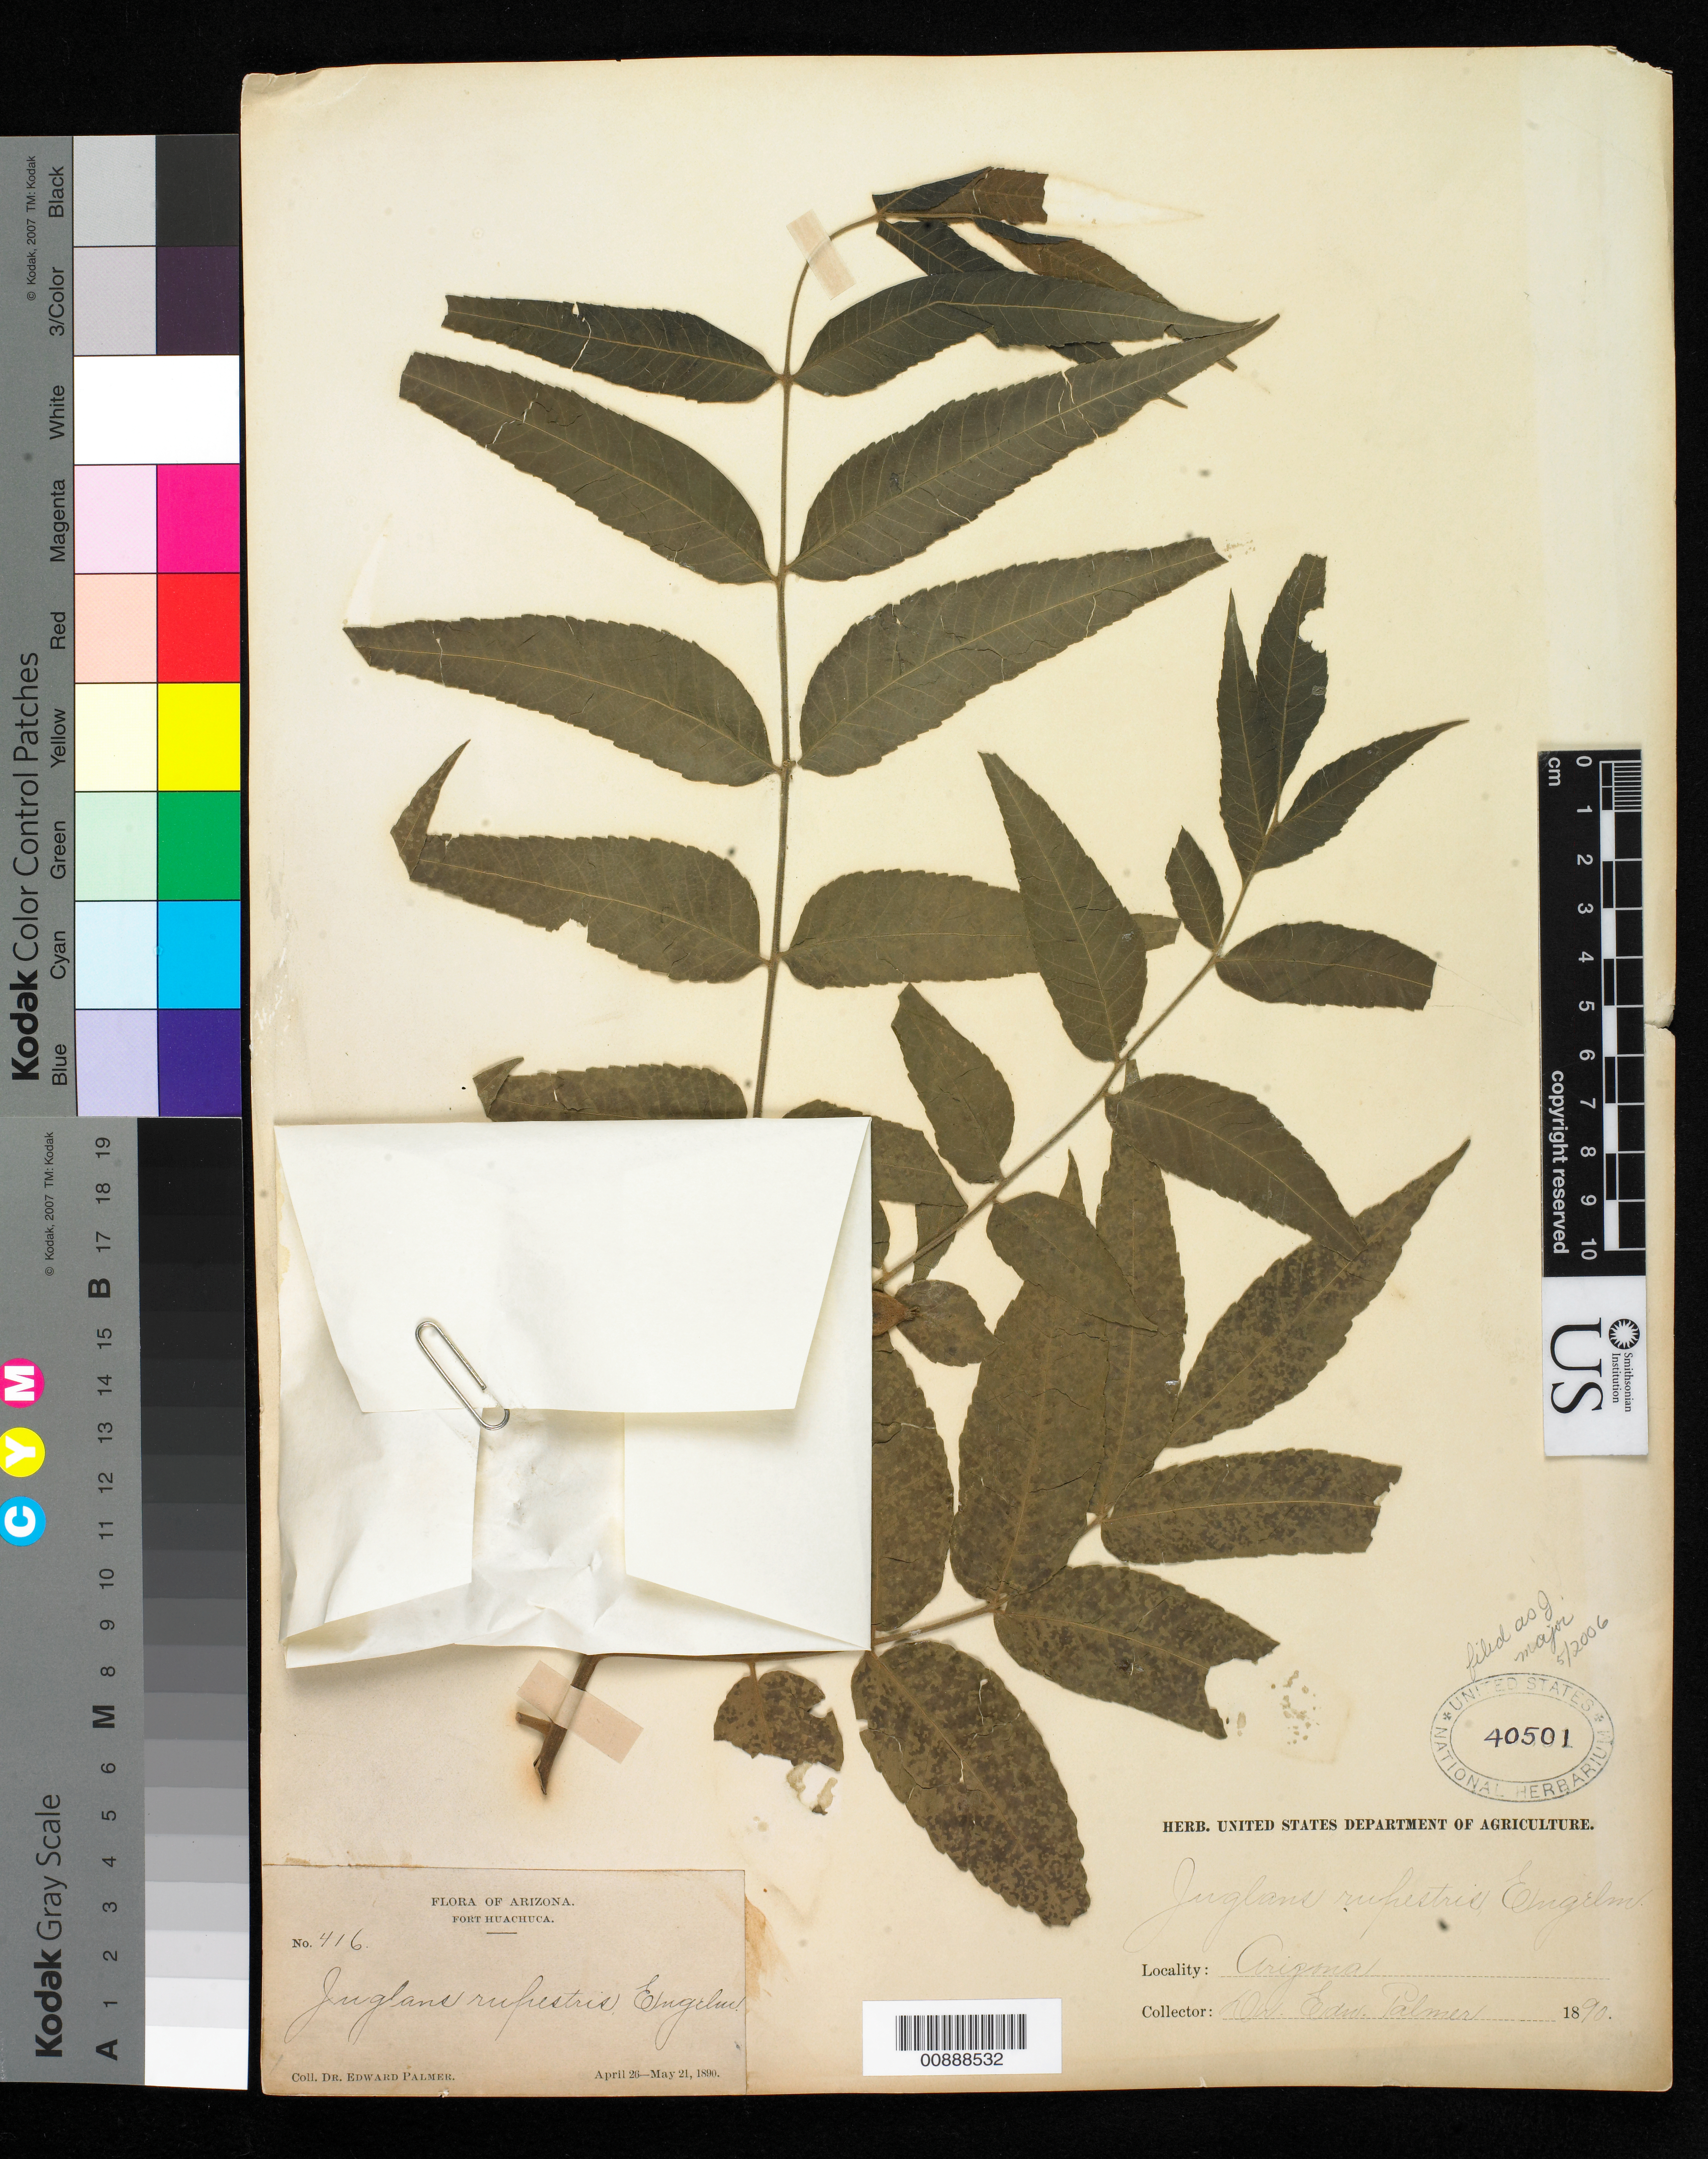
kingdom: Plantae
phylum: Tracheophyta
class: Magnoliopsida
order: Fagales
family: Juglandaceae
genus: Juglans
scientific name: Juglans major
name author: (Torr.) A. Heller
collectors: E. Palmer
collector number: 416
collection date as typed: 26 Apr 1890 to 21 May 1890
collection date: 1890-04-26/1890-05-21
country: United States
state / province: Arizona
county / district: Cochise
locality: Fort Huachuca.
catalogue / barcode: US 40501